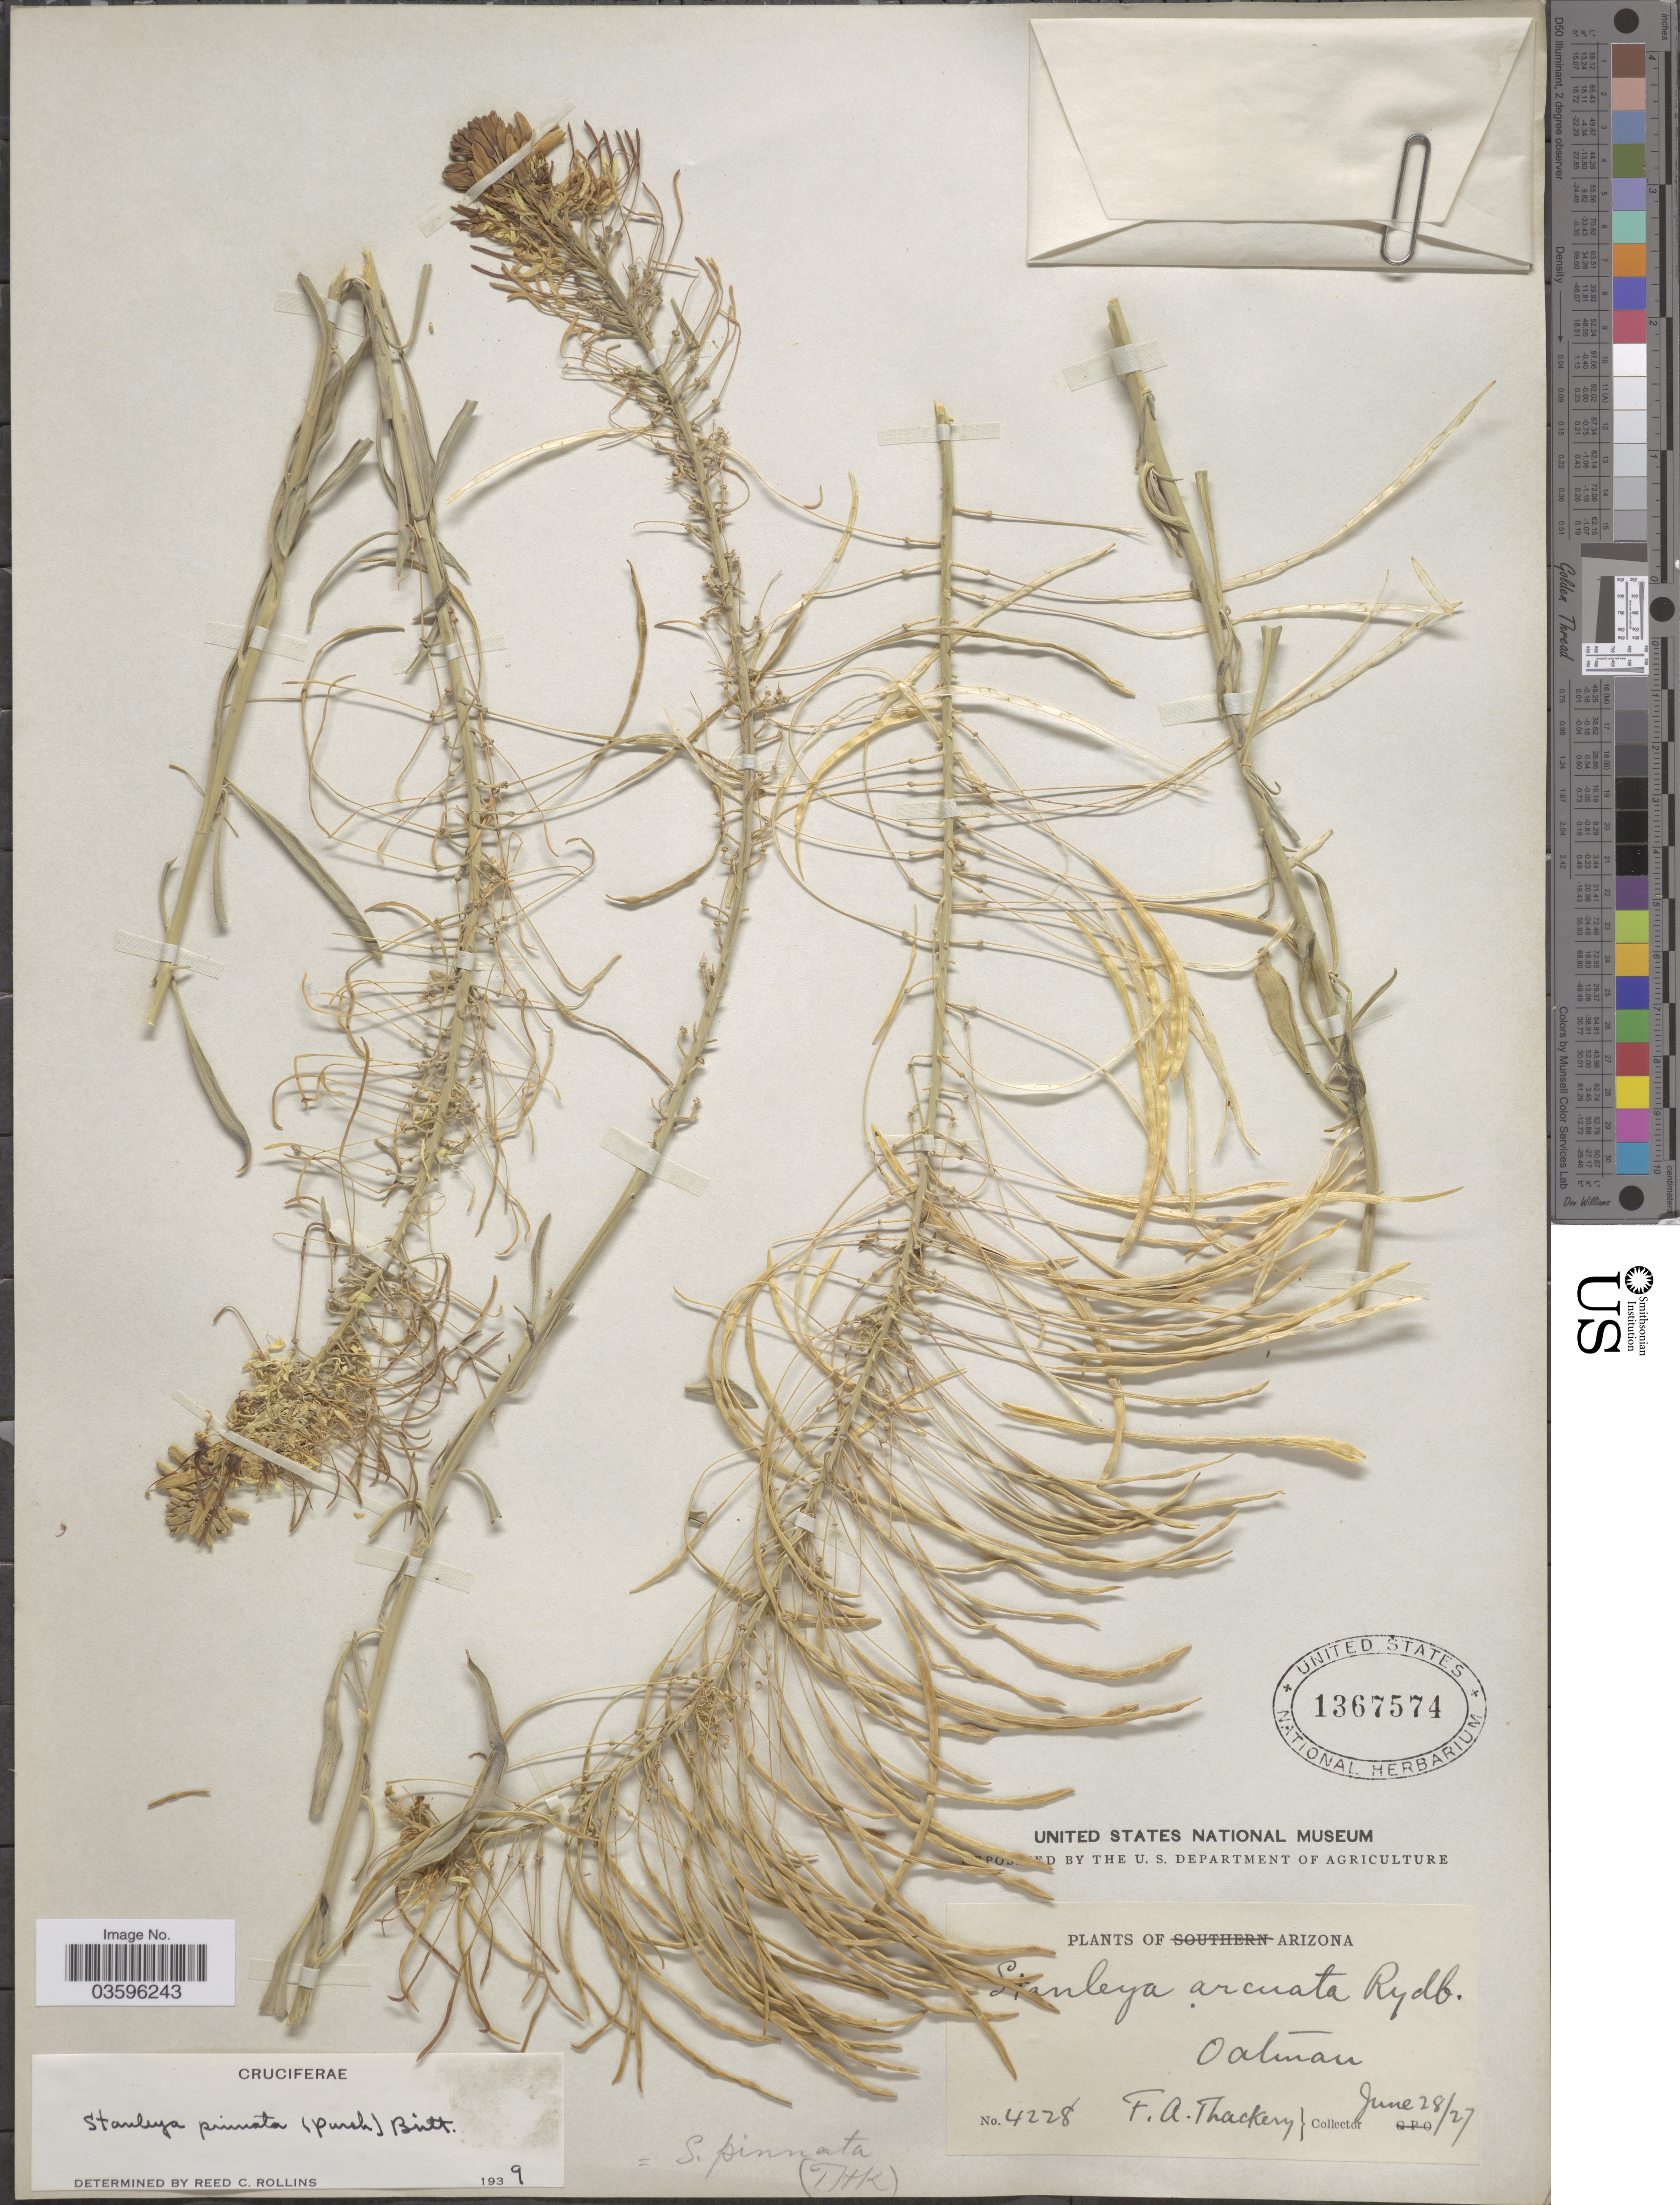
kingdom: Plantae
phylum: Tracheophyta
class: Magnoliopsida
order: Brassicales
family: Brassicaceae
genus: Stanleya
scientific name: Stanleya pinnata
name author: (Pursh) Britton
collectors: F. Thackery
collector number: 4228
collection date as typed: Transcribed d/m/y: 28/6/27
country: United States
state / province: Arizona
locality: Oatman.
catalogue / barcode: US 1367574